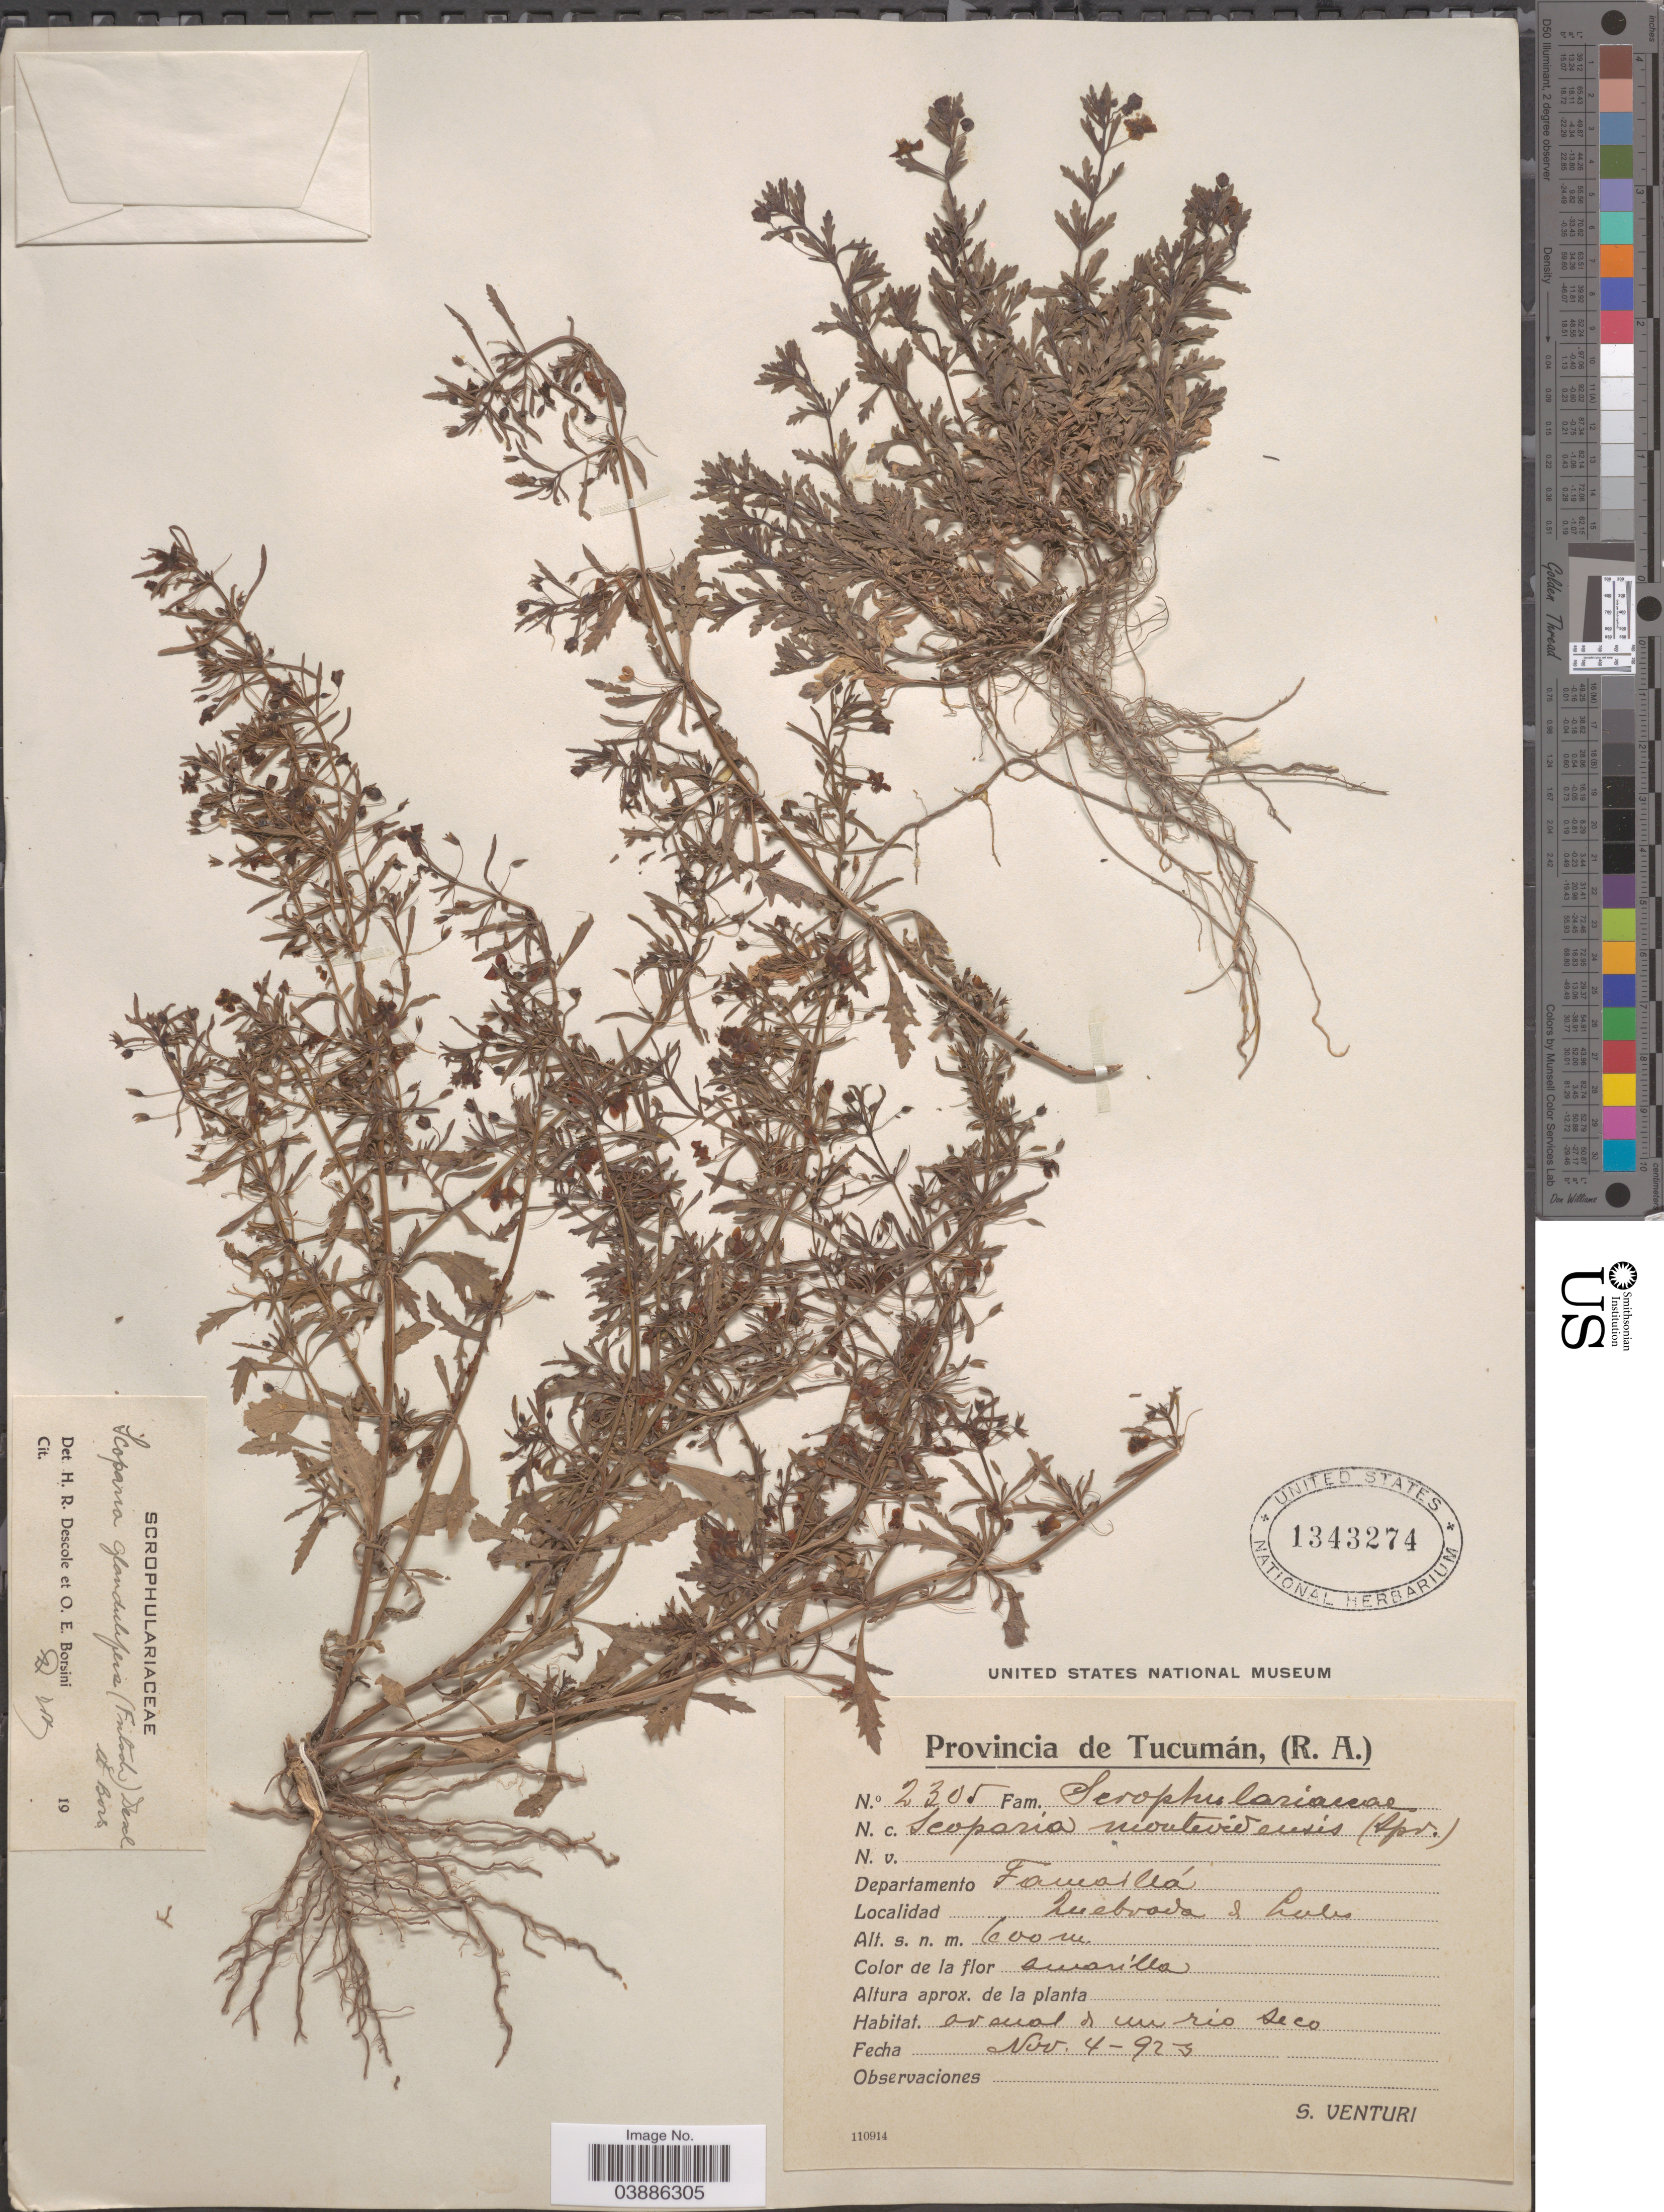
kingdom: Plantae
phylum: Tracheophyta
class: Magnoliopsida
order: Lamiales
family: Plantaginaceae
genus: Scoparia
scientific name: Scoparia glandulifera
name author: (Fritsch) Descole & Borsini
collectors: S. Venturi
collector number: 2305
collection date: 1923-11-04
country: Argentina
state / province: Tucuman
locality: Departamento Famaillá. Quebrada de Lules.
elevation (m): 600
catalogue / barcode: US 1343274